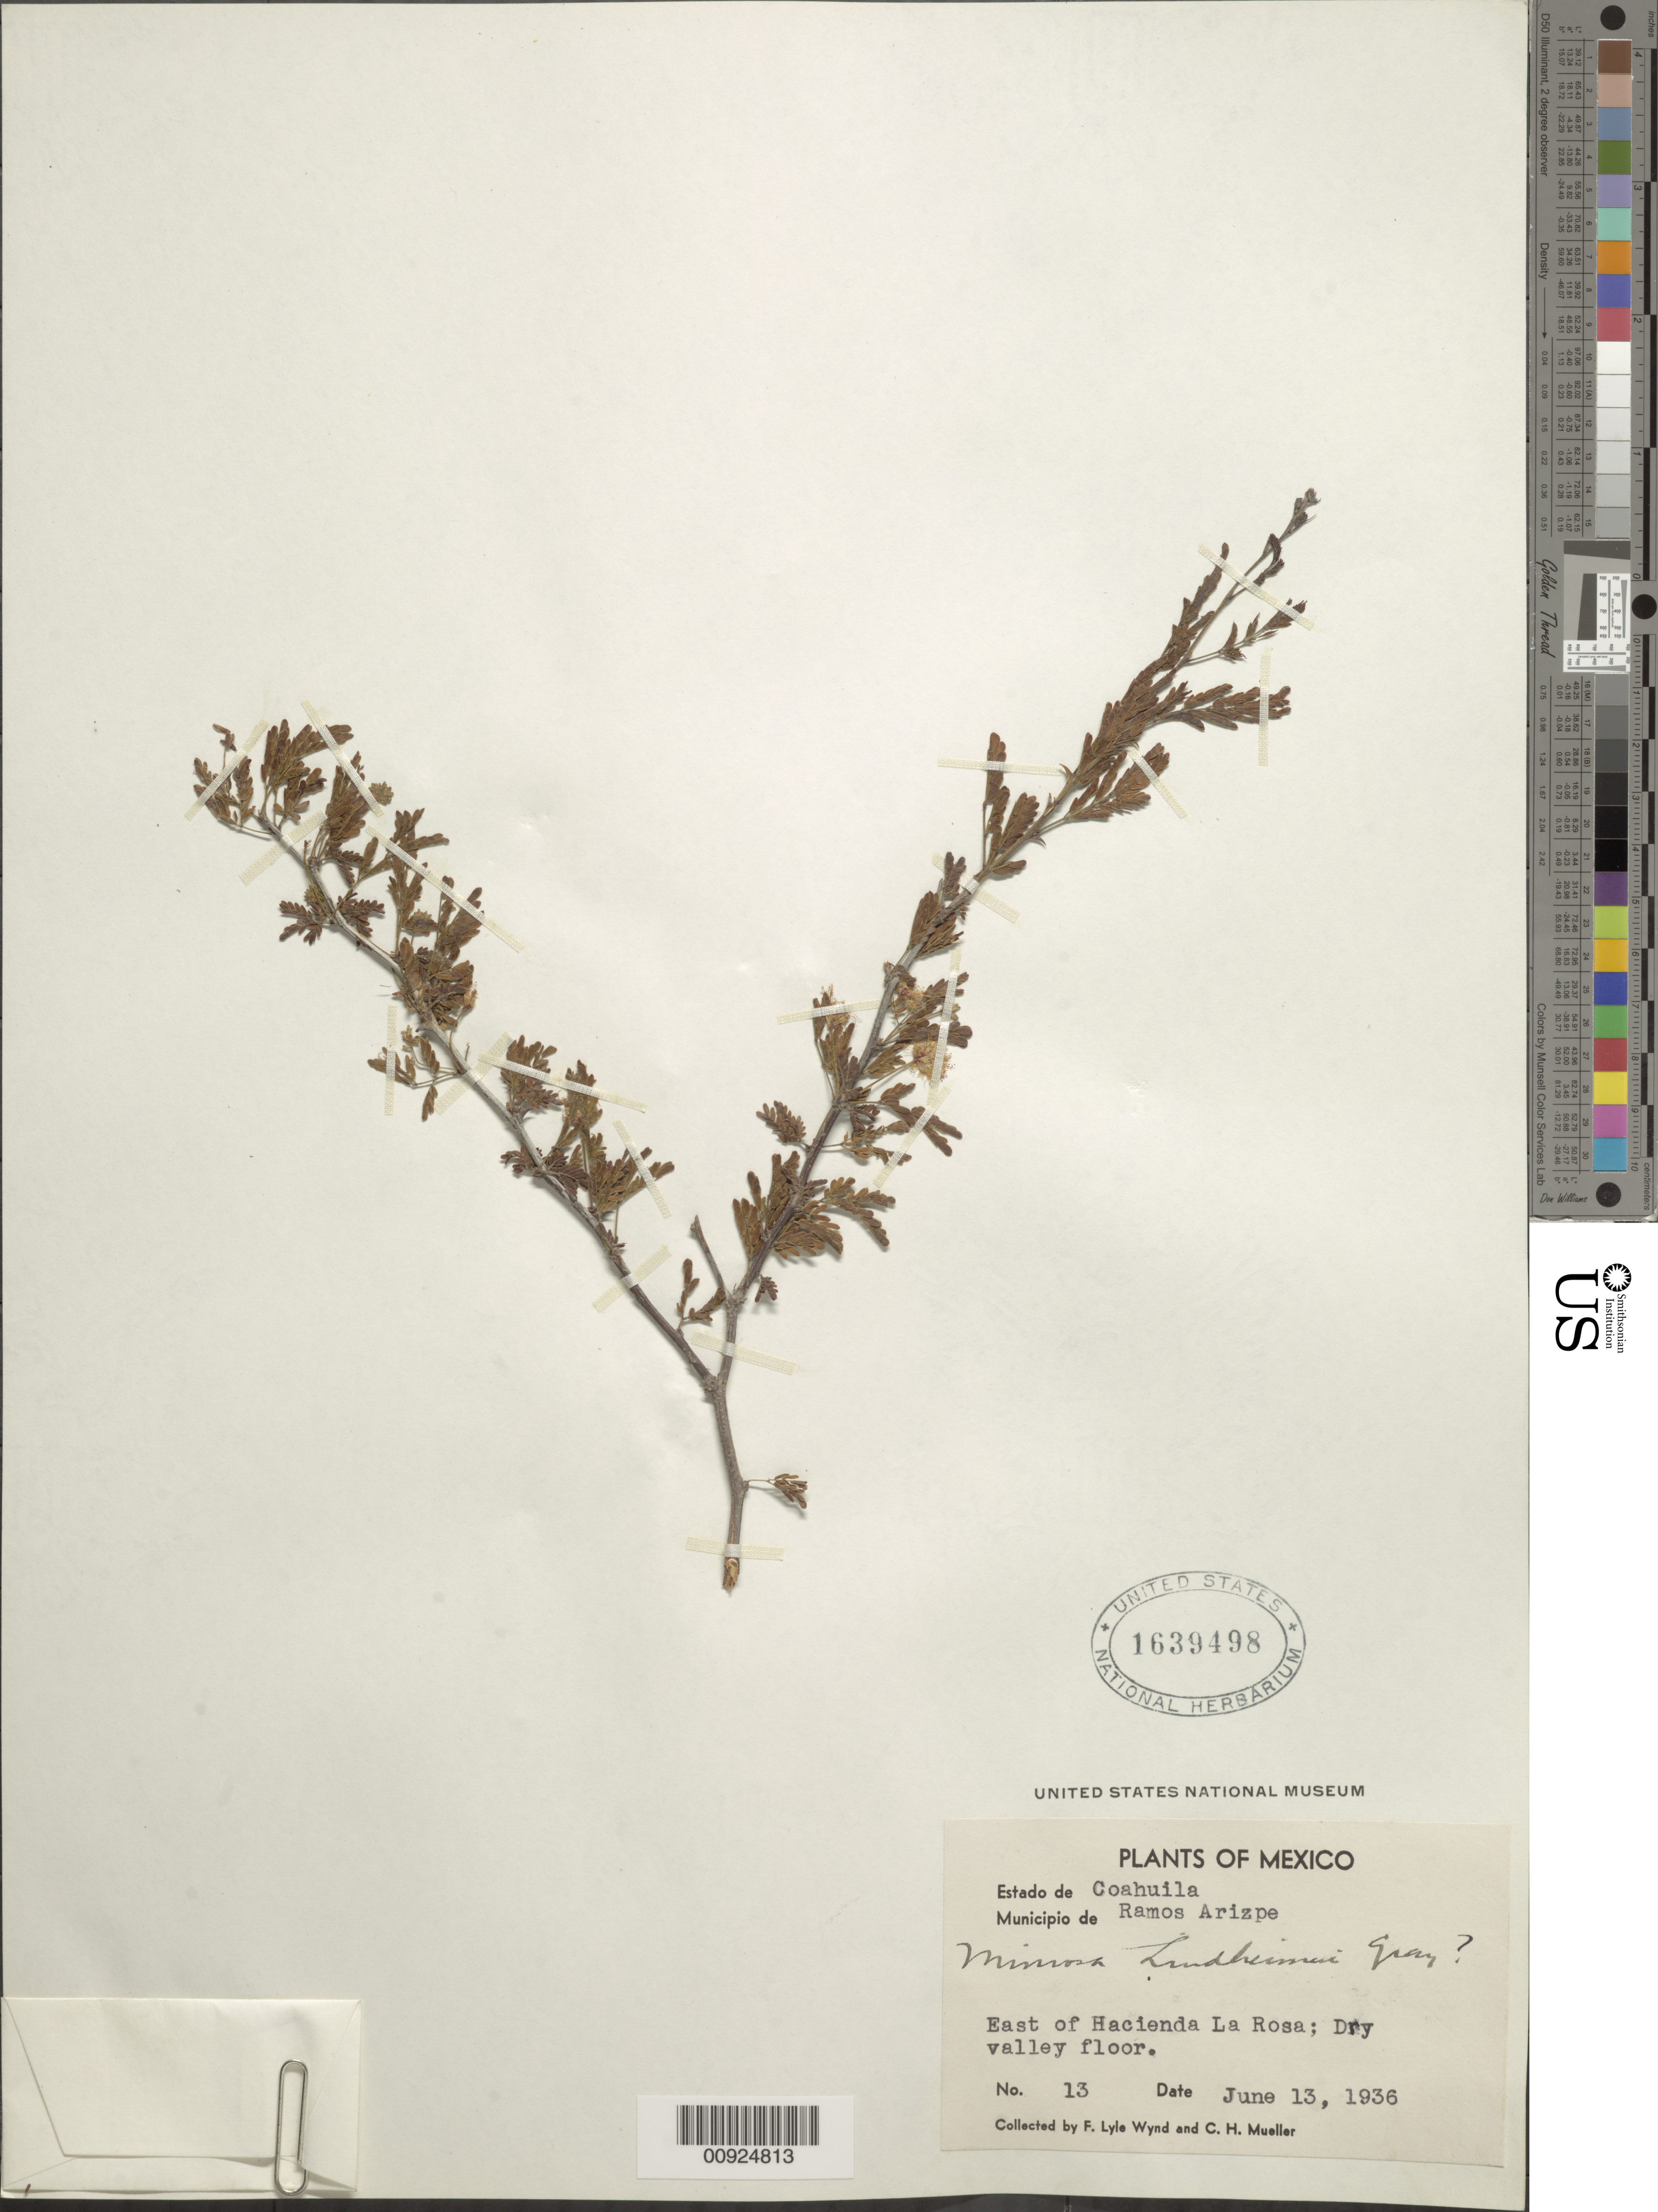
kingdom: Plantae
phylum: Tracheophyta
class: Magnoliopsida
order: Fabales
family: Fabaceae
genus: Mimosa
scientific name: Mimosa lindheimeri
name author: A. Gray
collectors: F. L. Wynd & C. H. Mueller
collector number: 13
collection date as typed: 13 Jun 1936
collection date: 1936-06-13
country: Mexico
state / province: Coahuila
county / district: Ramos Arizpe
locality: Estado de Coahuila, Municipio de Ramos Arizpe, East of Hacienda La Rosa.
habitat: Dry valley floor.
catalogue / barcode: US 1639498